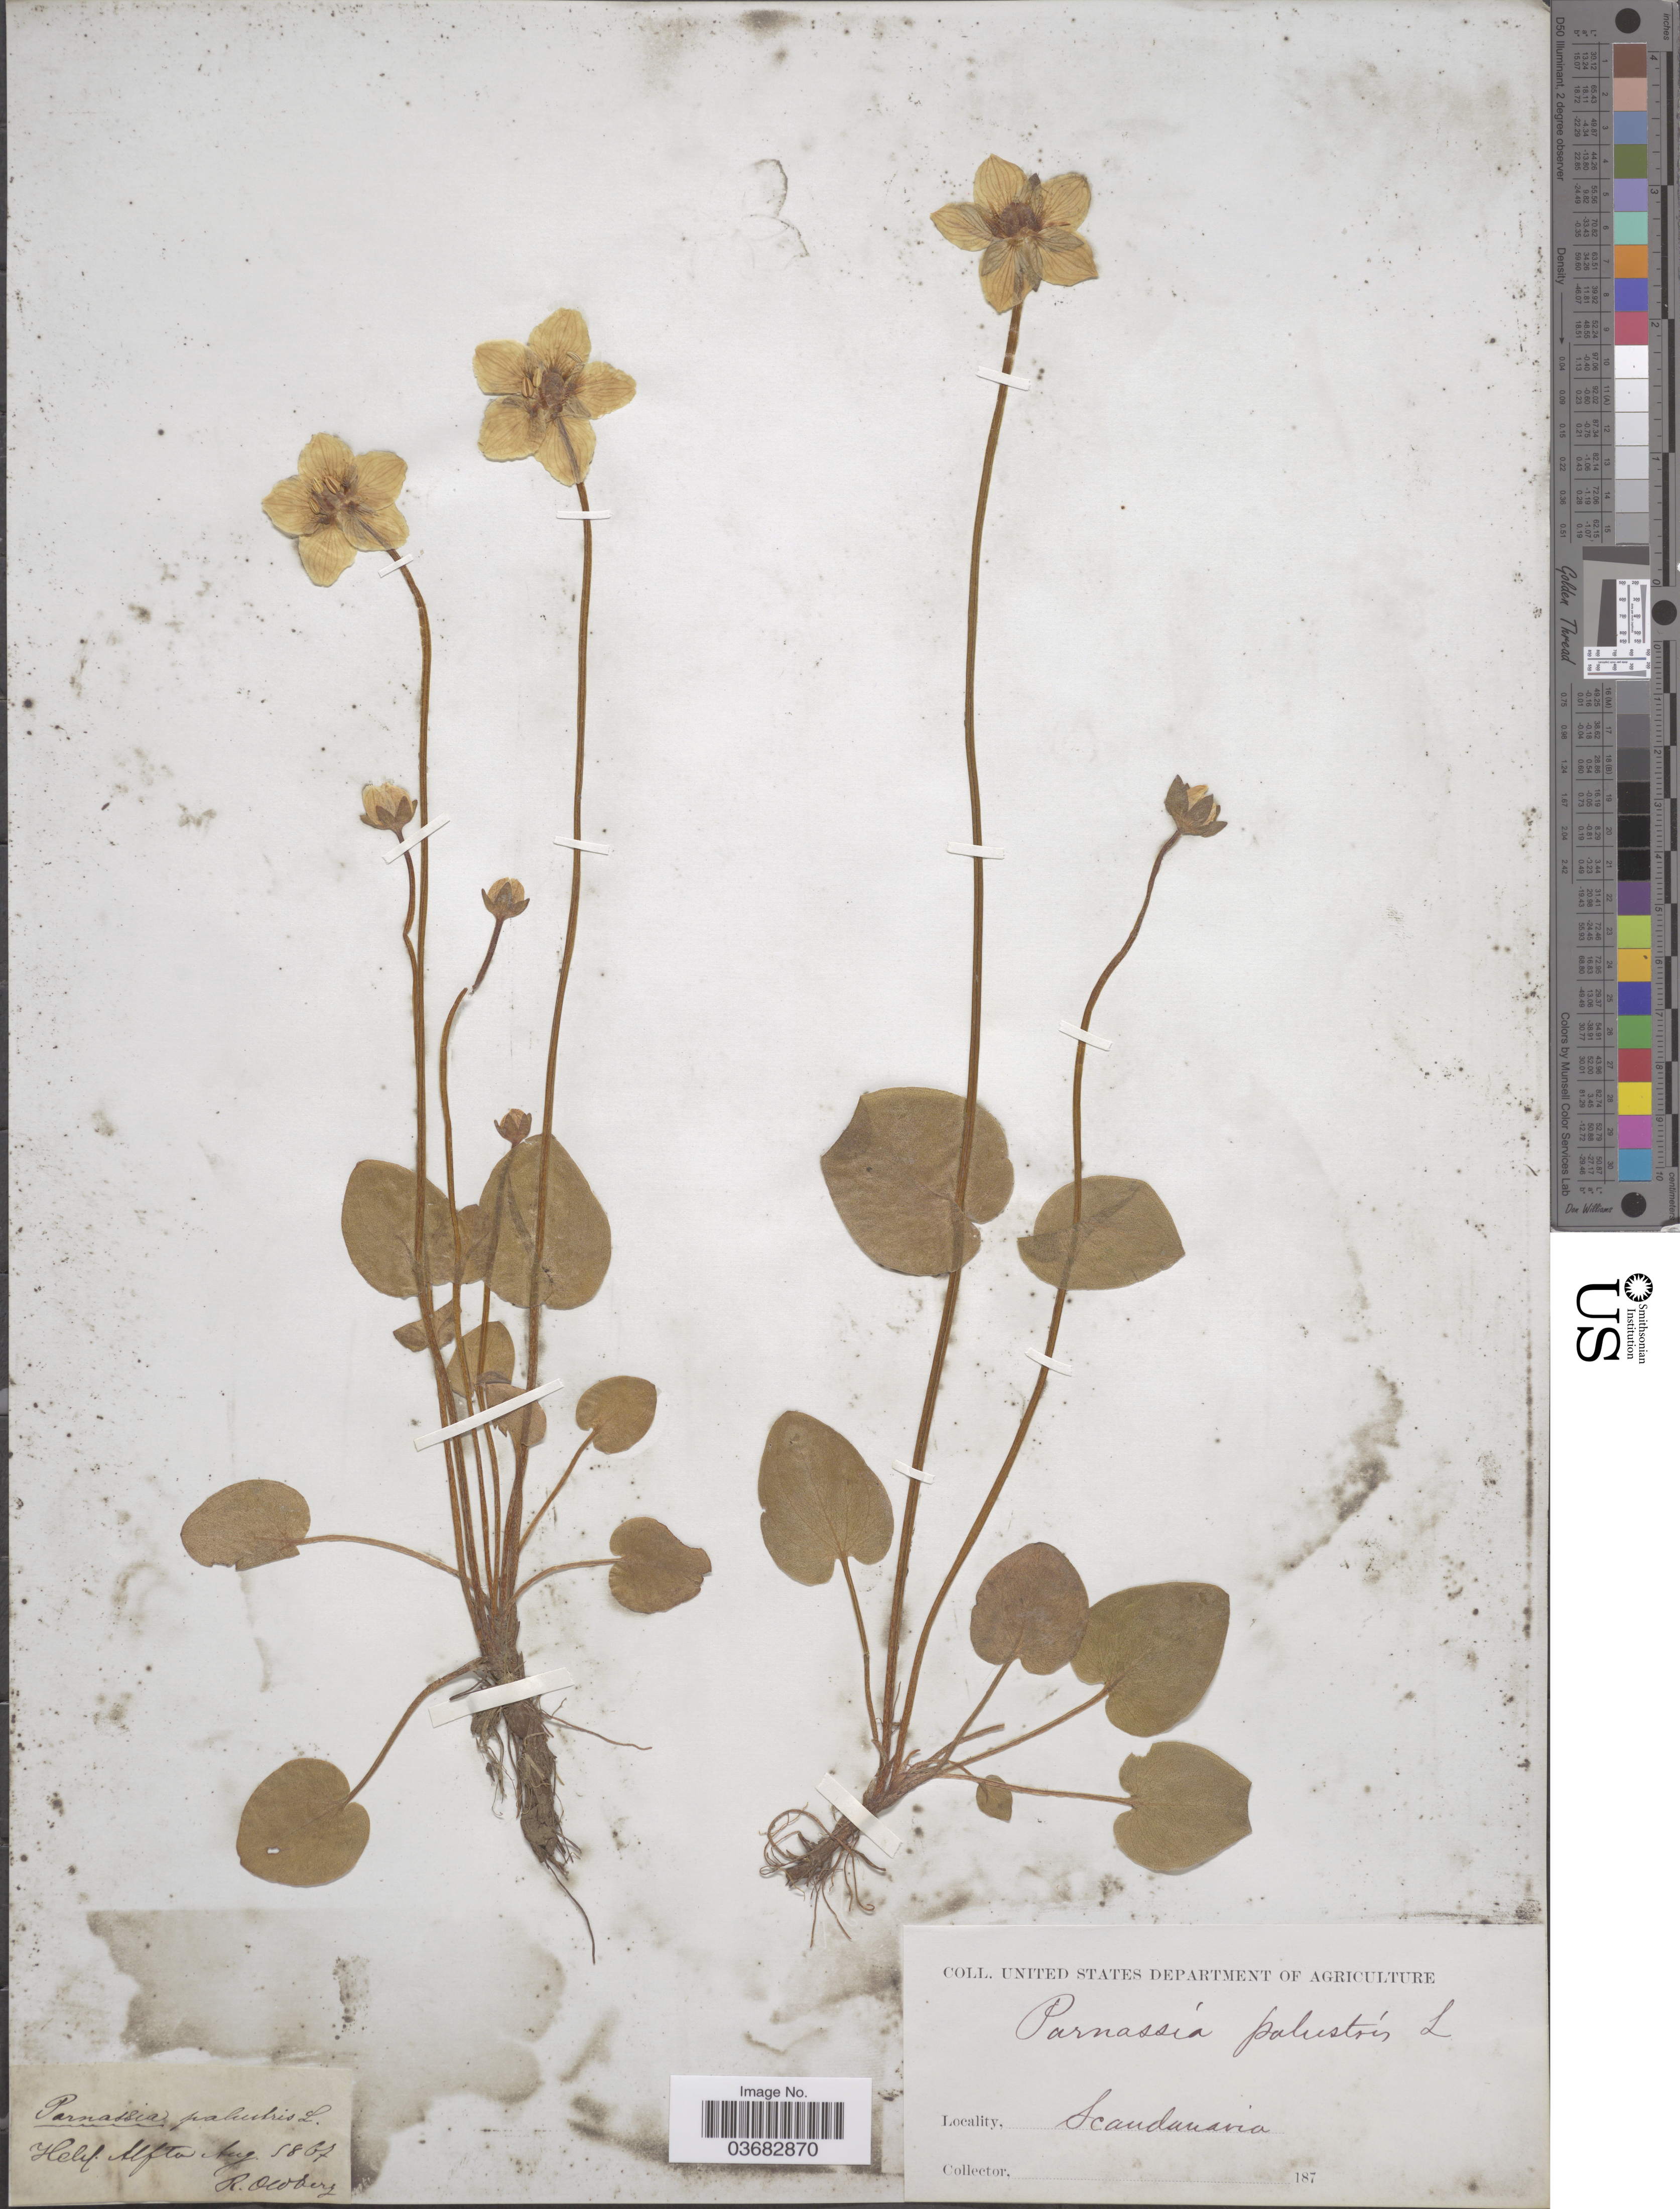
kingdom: Plantae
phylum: Tracheophyta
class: Magnoliopsida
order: Celastrales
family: Parnassiaceae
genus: Parnassia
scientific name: Parnassia palustris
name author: L.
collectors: R. Oldberg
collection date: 1867-08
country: Sweden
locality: Helif. Alfta. Scandanavia.